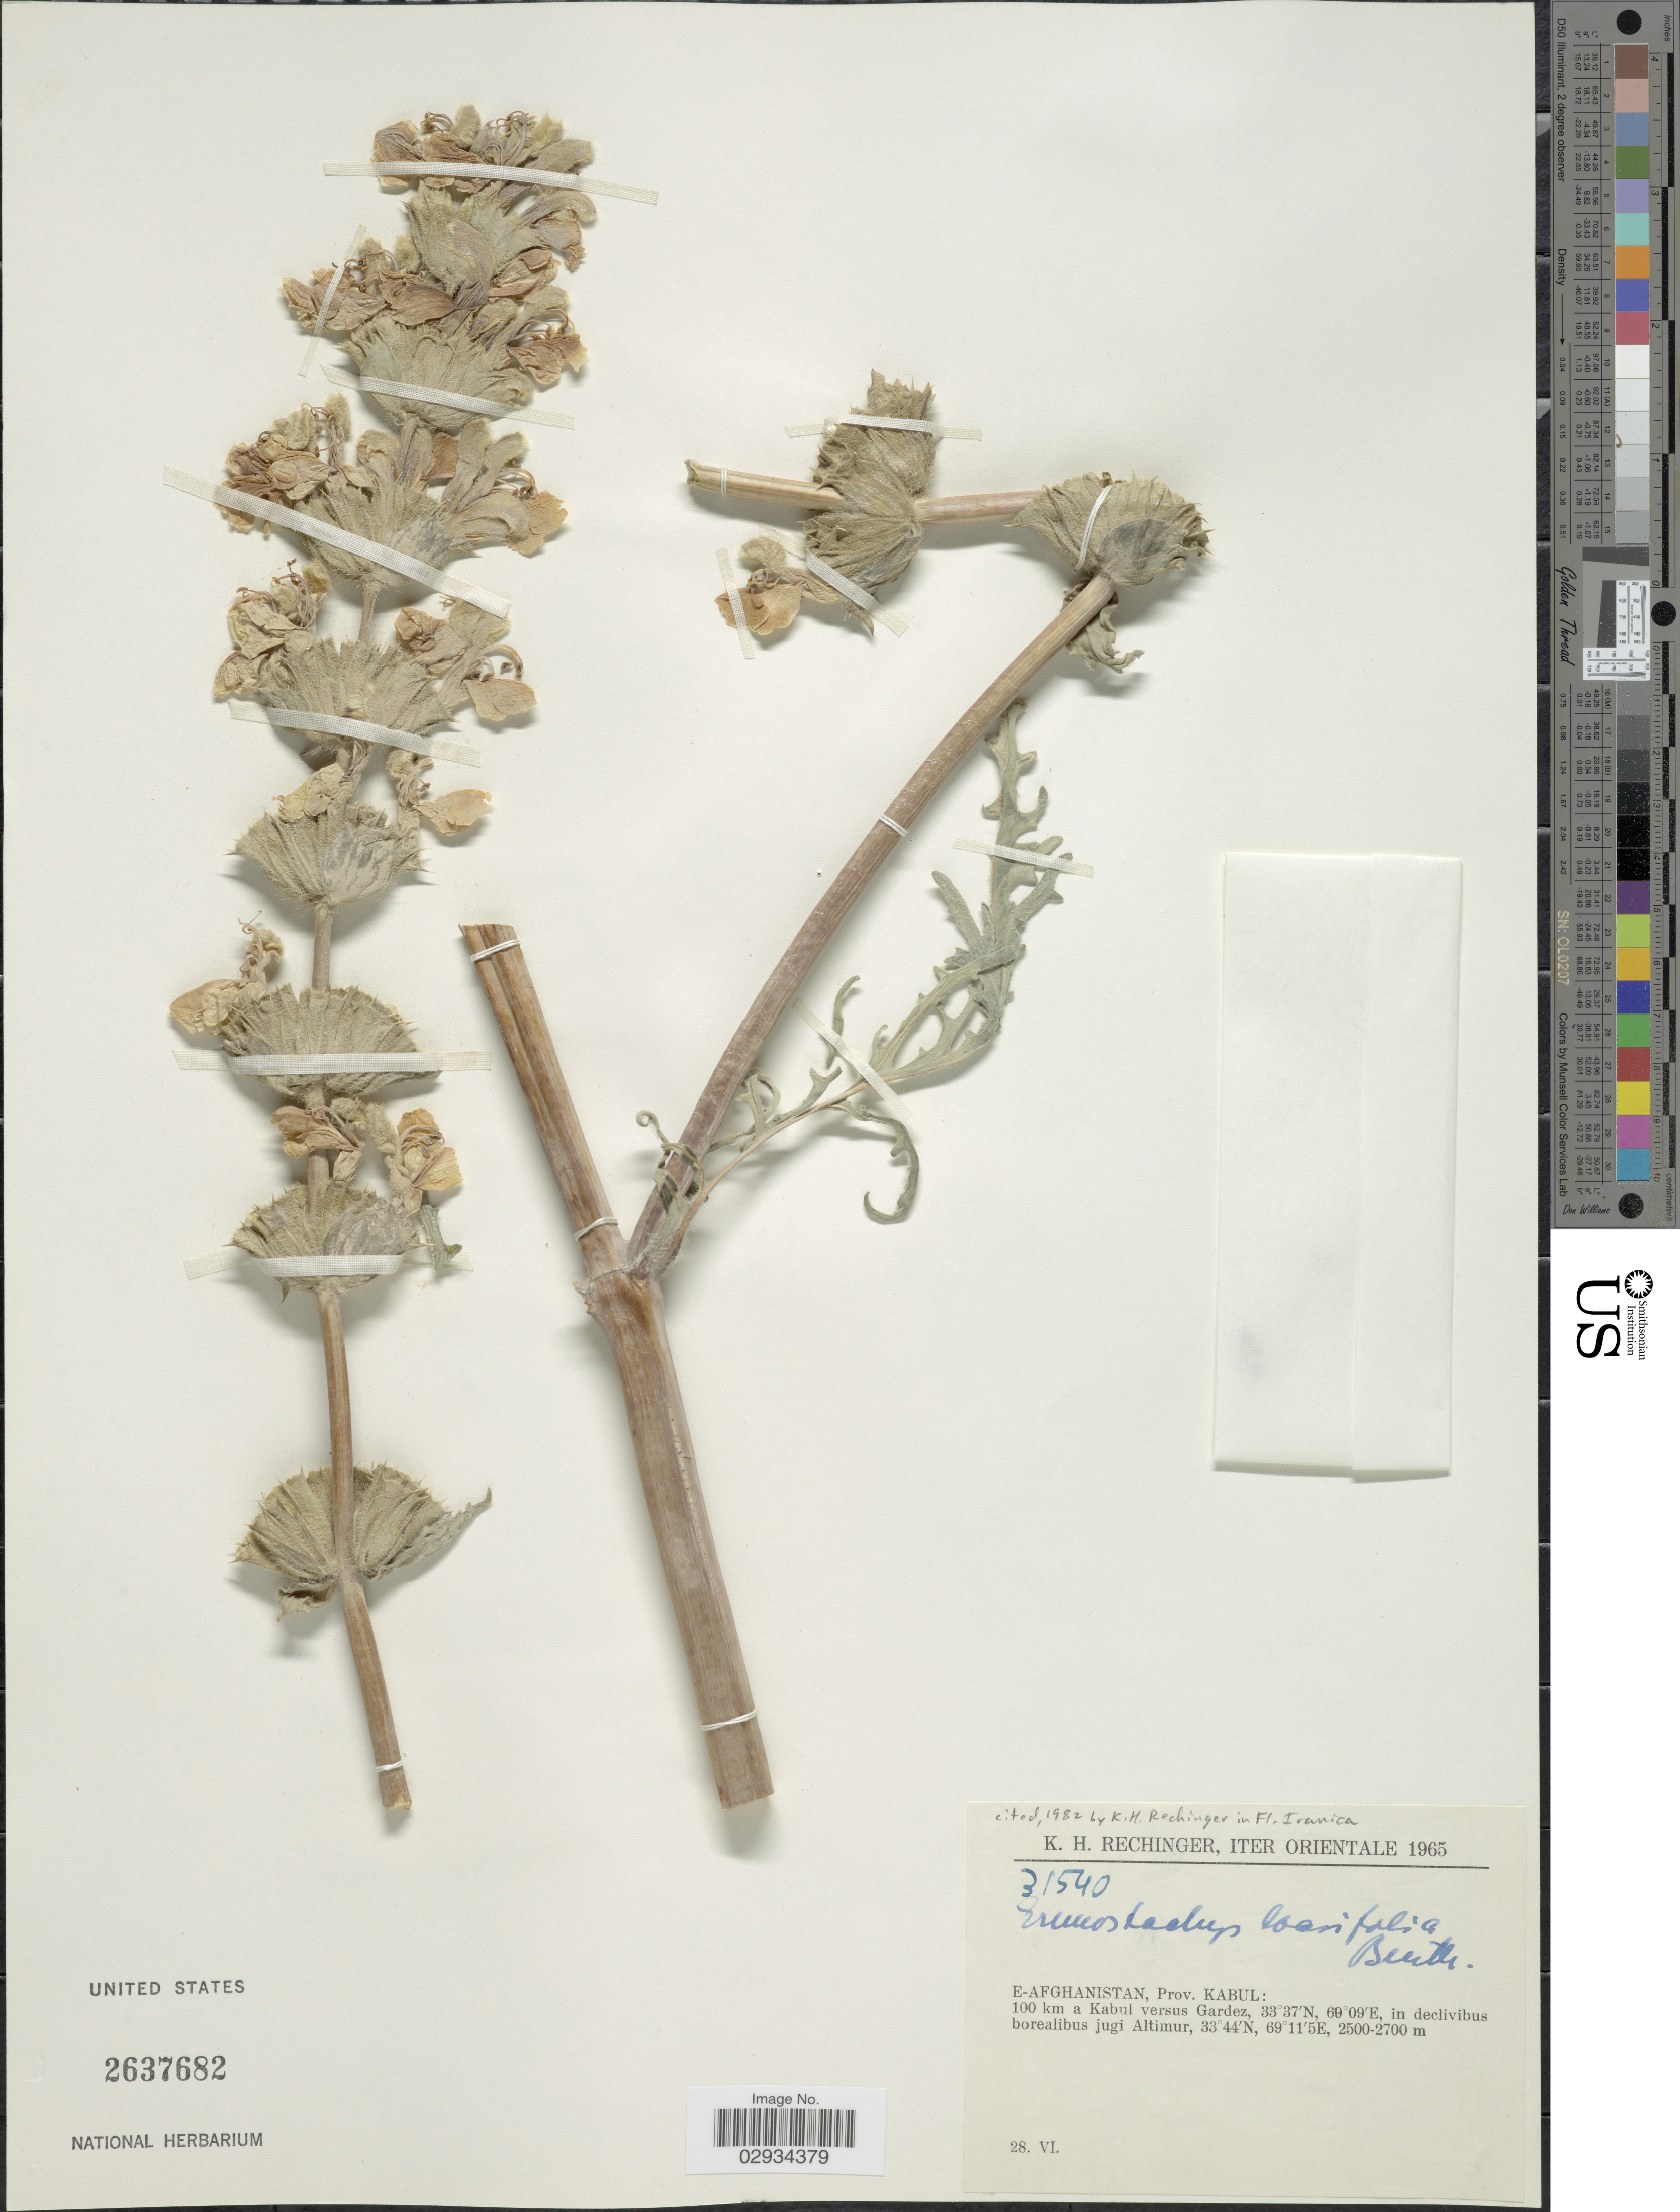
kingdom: Plantae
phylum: Tracheophyta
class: Magnoliopsida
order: Lamiales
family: Lamiaceae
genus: Eremostachys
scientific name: Eremostachys loasifolia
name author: Benth.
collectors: K. H. Rechinger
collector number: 31540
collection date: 1965-06-28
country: Afghanistan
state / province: Kabul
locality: Iter Orientale. E-Afghanistran, Prov. Kabul: 100 km a Kabul versus Gardez, in declivibus borealibus jugi Altimur.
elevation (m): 2500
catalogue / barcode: US 2637682